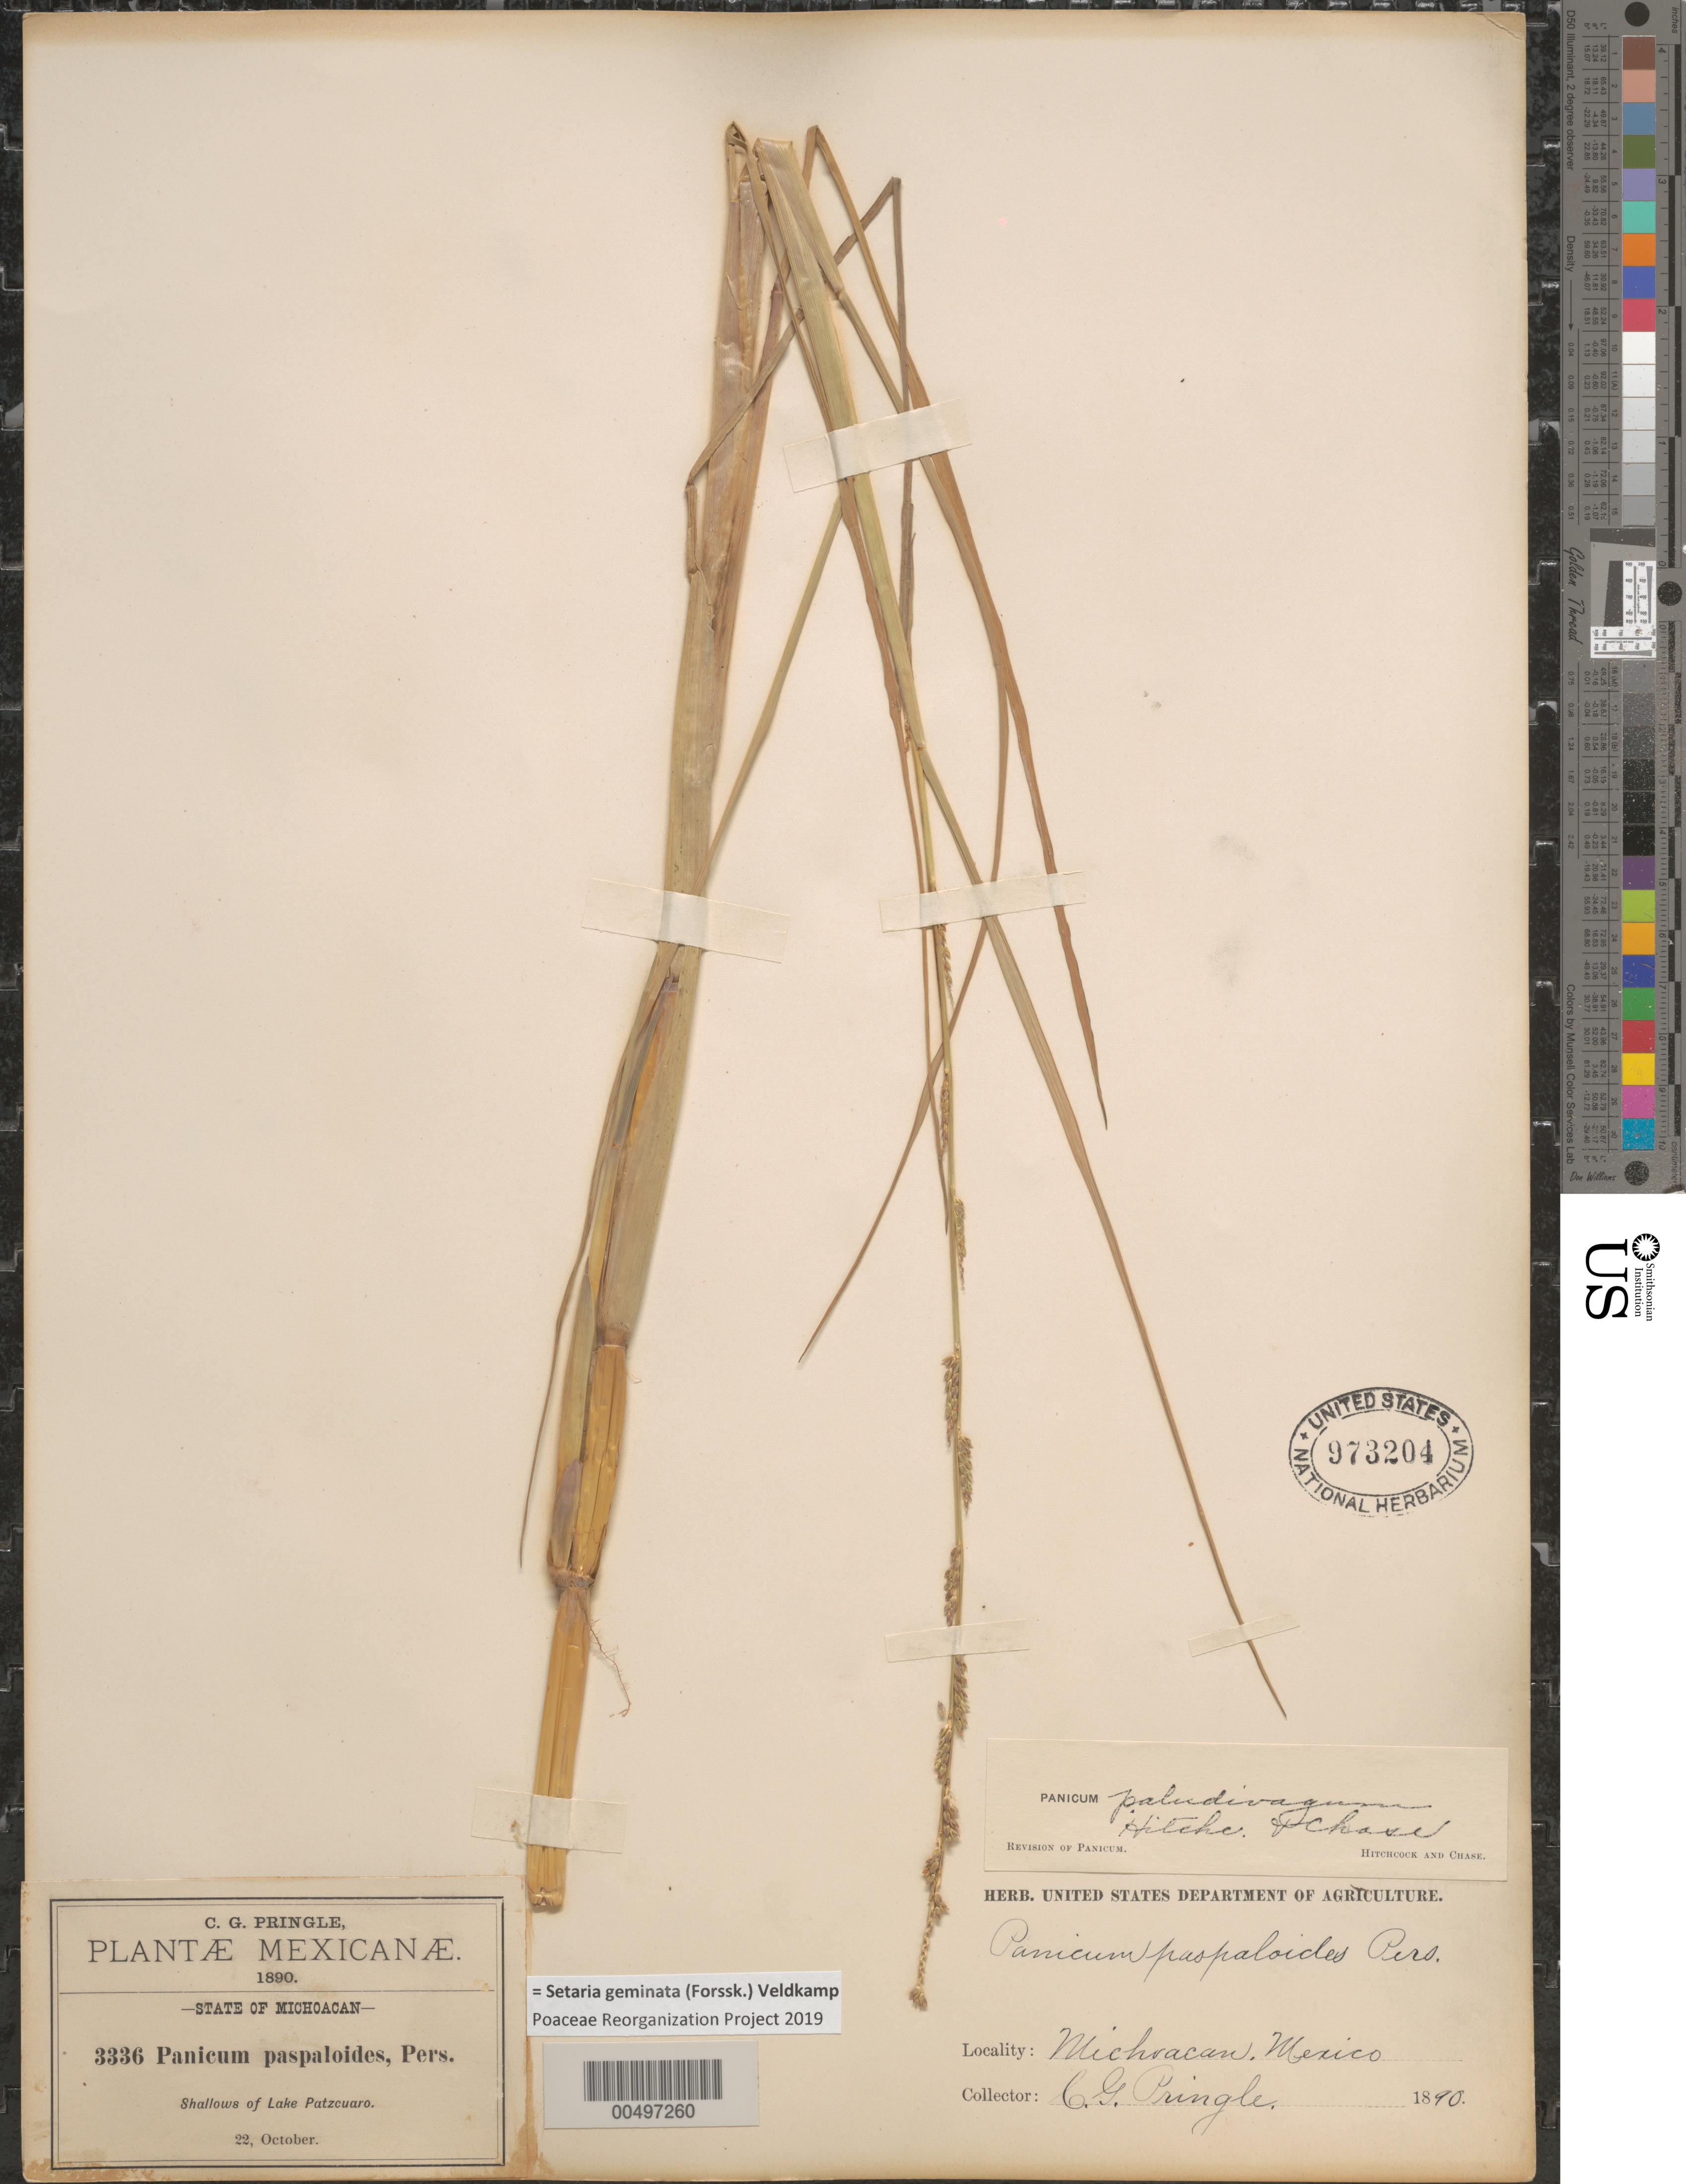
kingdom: Plantae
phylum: Tracheophyta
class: Liliopsida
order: Poales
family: Poaceae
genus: Setaria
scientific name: Setaria geminata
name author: (Forssk.) Veldkamp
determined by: Poaceae Reorganization Project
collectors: C. G. Pringle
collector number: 3336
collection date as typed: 22 Oct 1890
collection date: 1890-10-22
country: Mexico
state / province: Michoacán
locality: Shallows of Lake Patzcuaro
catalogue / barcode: US 973204